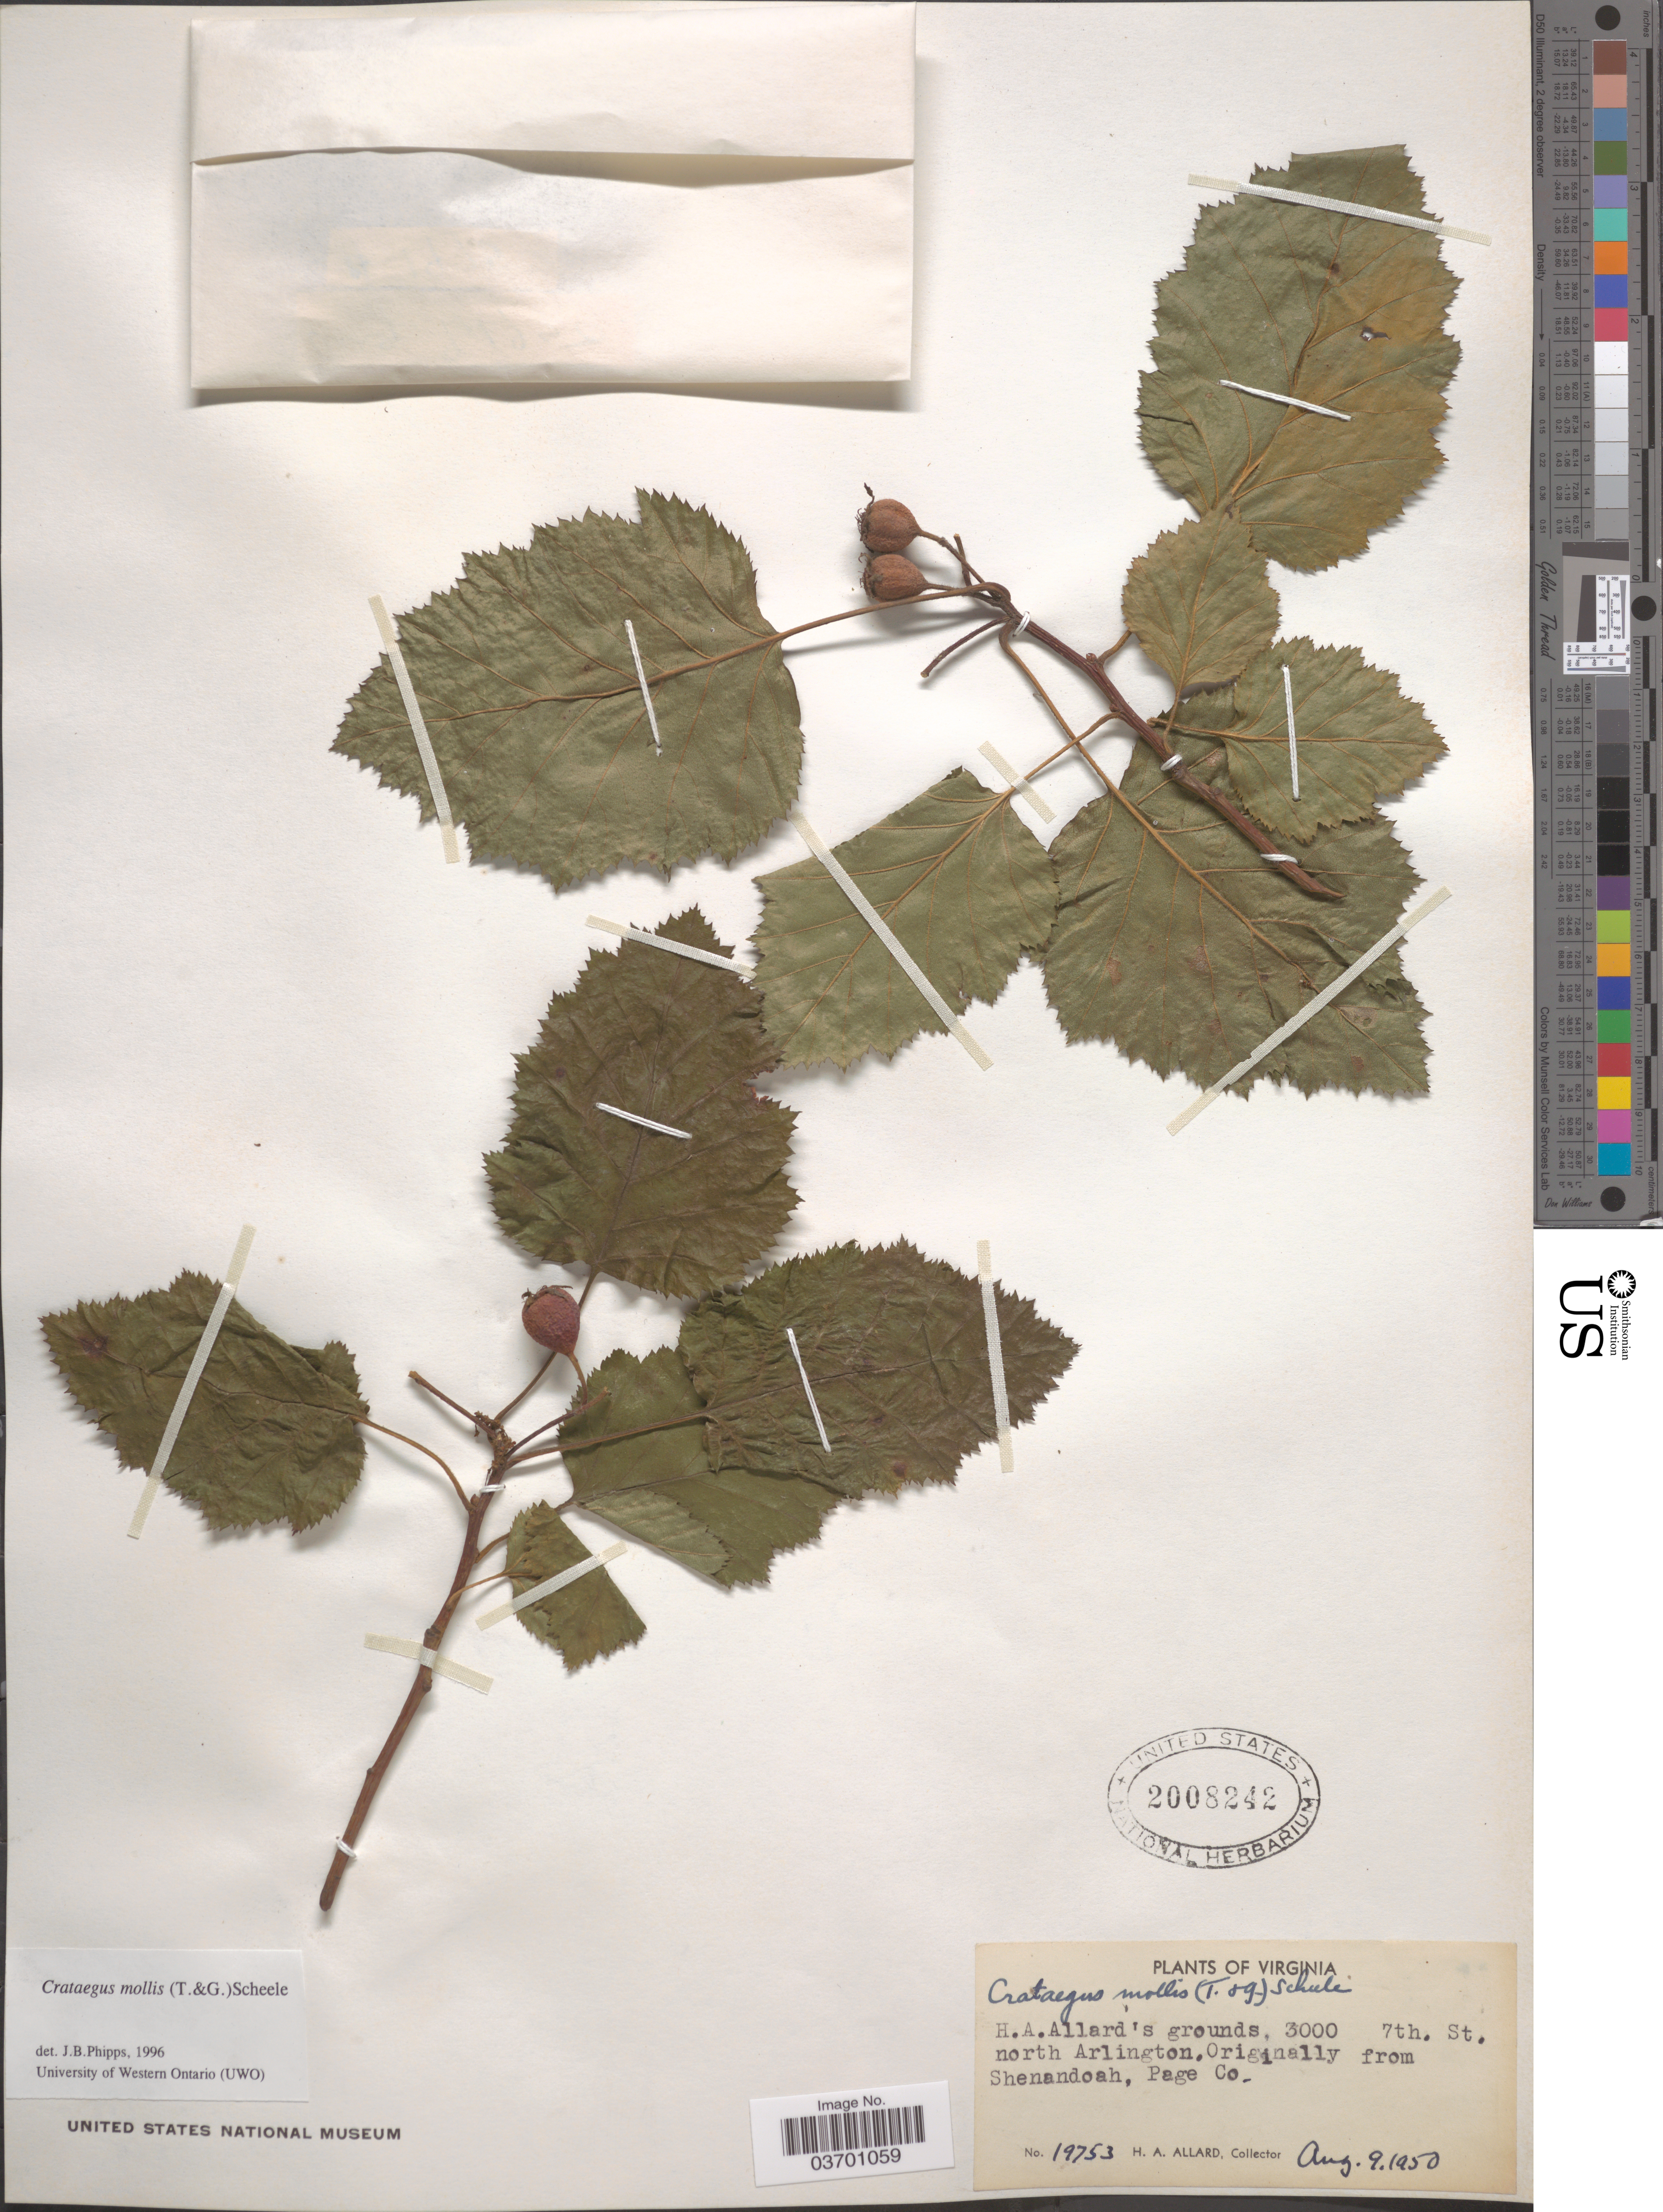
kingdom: Plantae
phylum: Tracheophyta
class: Magnoliopsida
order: Rosales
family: Rosaceae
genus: Crataegus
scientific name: Crataegus mollis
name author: (Torr. & A. Gray) Scheele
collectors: H. A. Allard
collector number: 19753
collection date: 1950-08-09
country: United States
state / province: Virginia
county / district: Arlington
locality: H. A. Allard's grounds. 7th. St. north Arlington.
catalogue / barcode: US 2008242